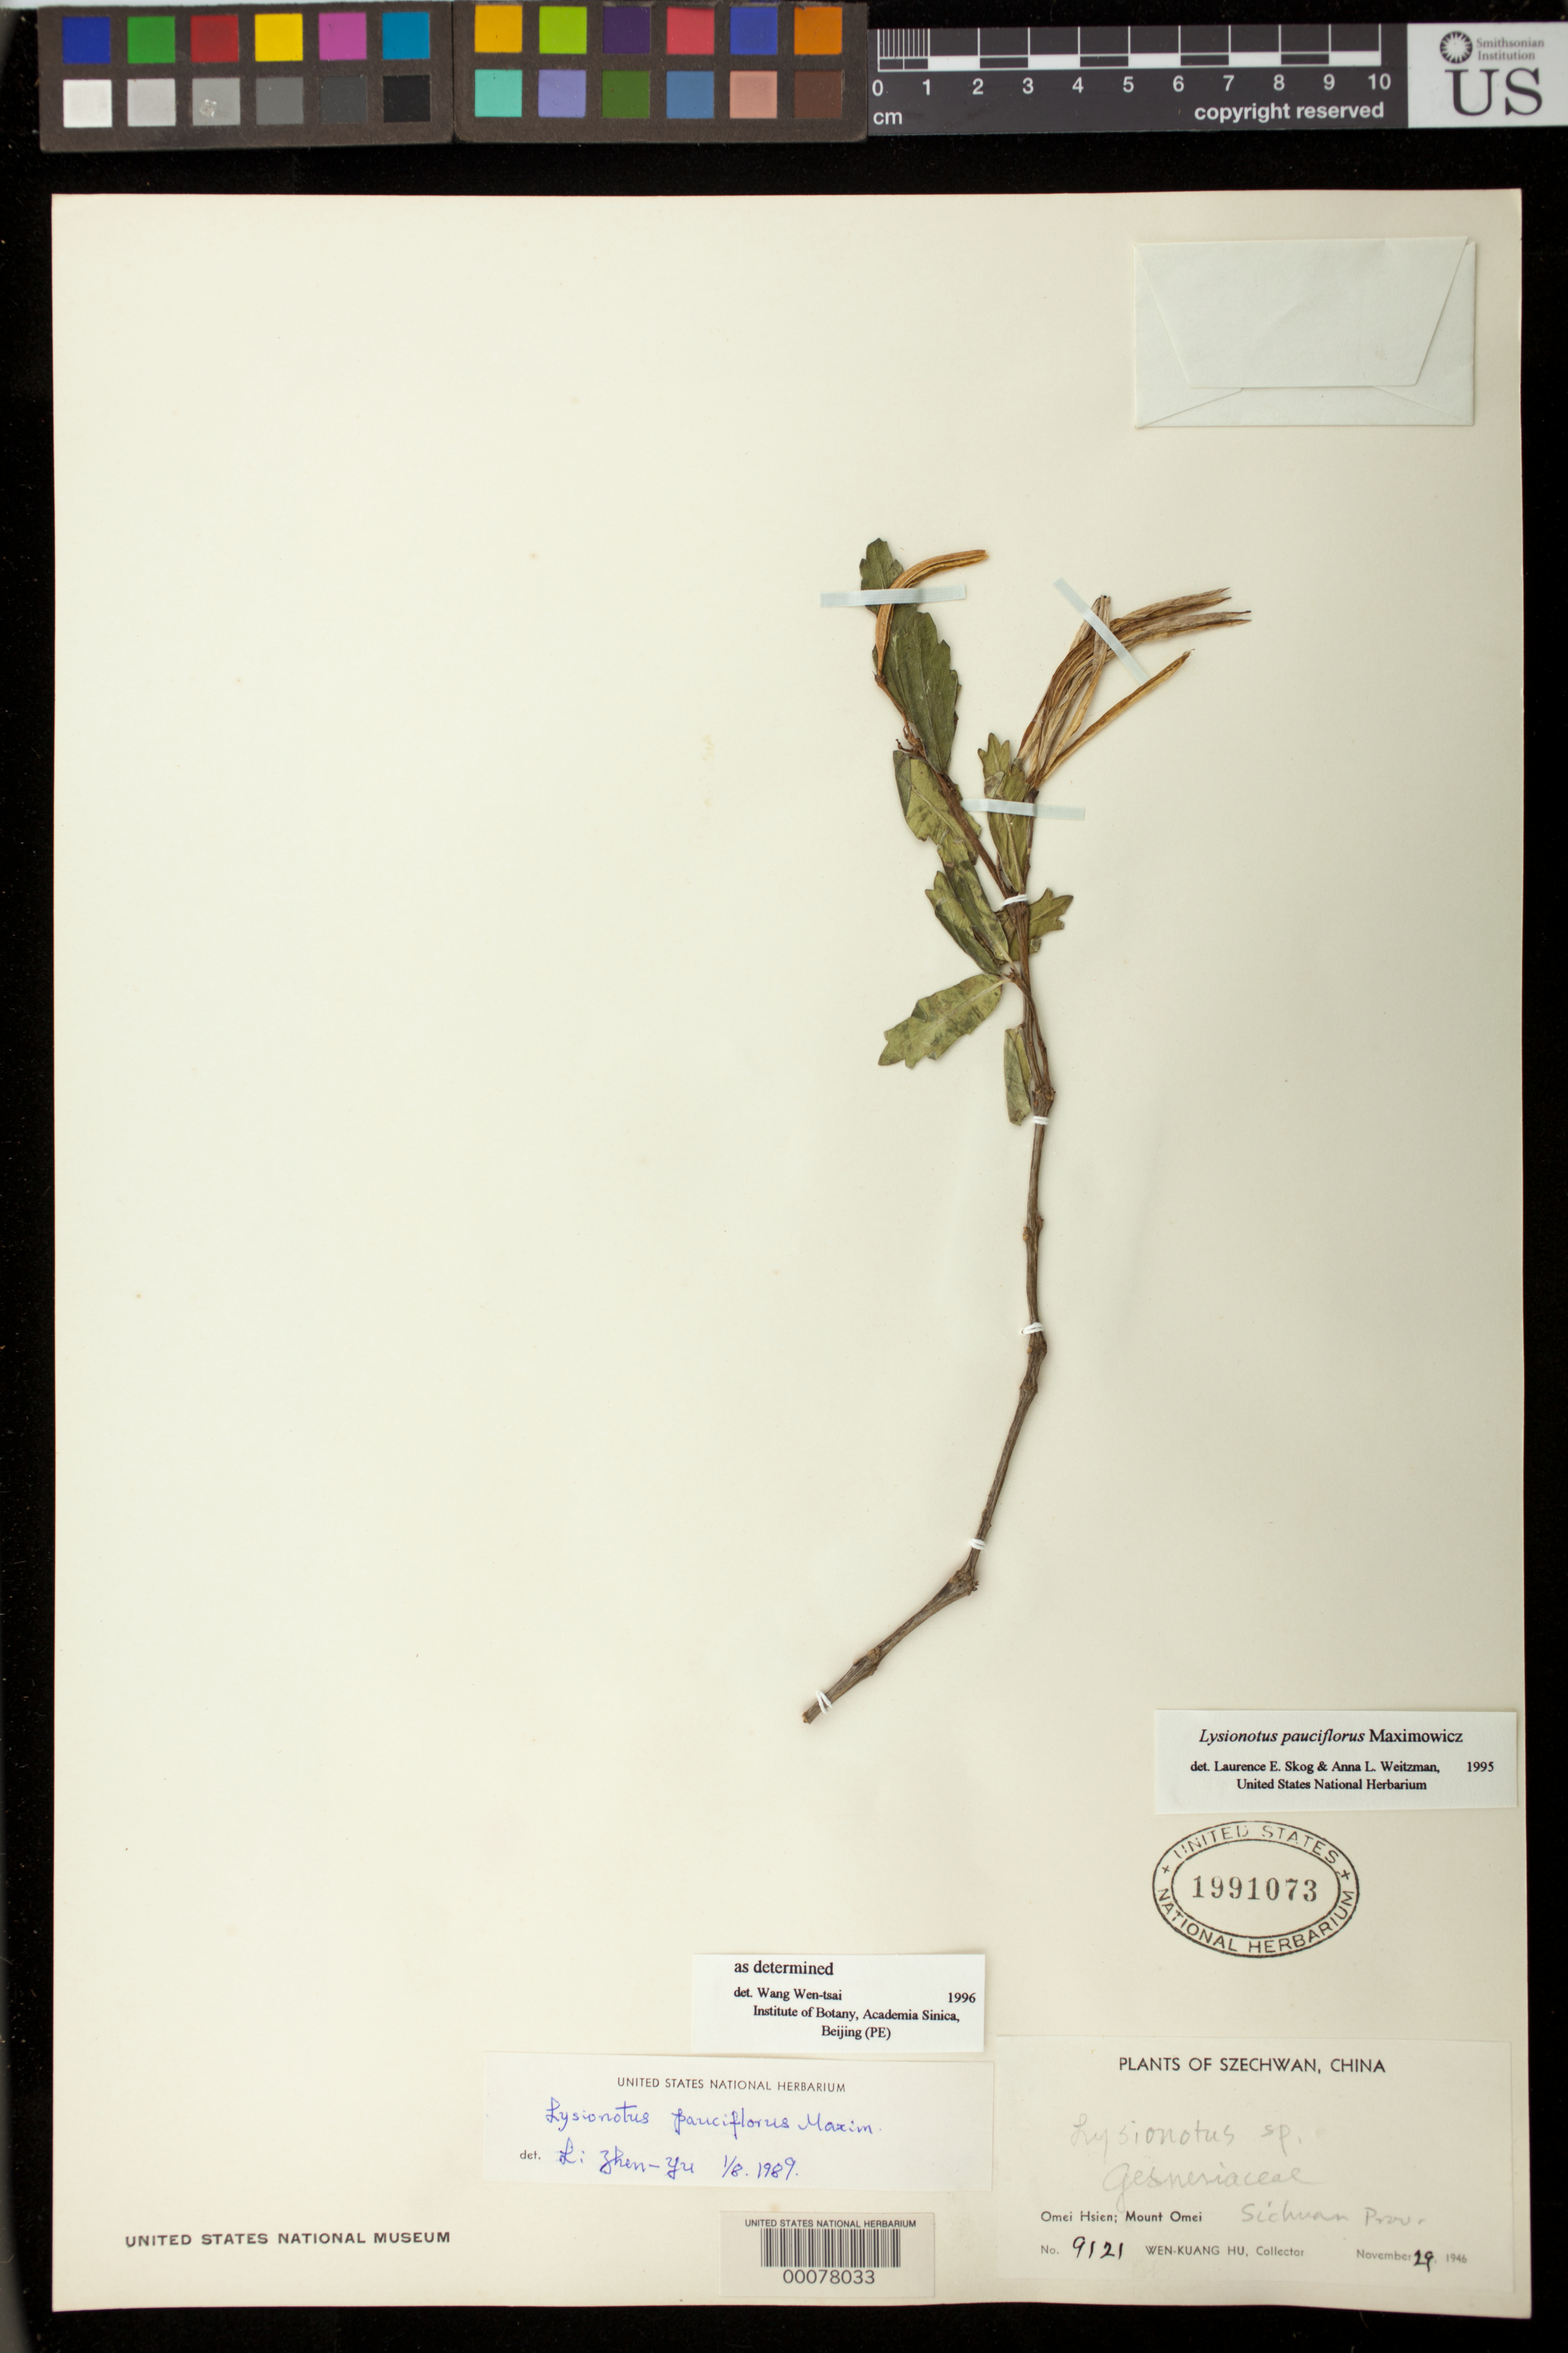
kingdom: Plantae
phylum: Tracheophyta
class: Magnoliopsida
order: Lamiales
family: Gesneriaceae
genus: Lysionotus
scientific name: Lysionotus pauciflorus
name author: Maxim.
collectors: W. Hu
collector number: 9121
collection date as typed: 29 Nov 1946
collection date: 1946-11-29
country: China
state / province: Sichuan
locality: Omei hsien, mount omei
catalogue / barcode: US 1991073